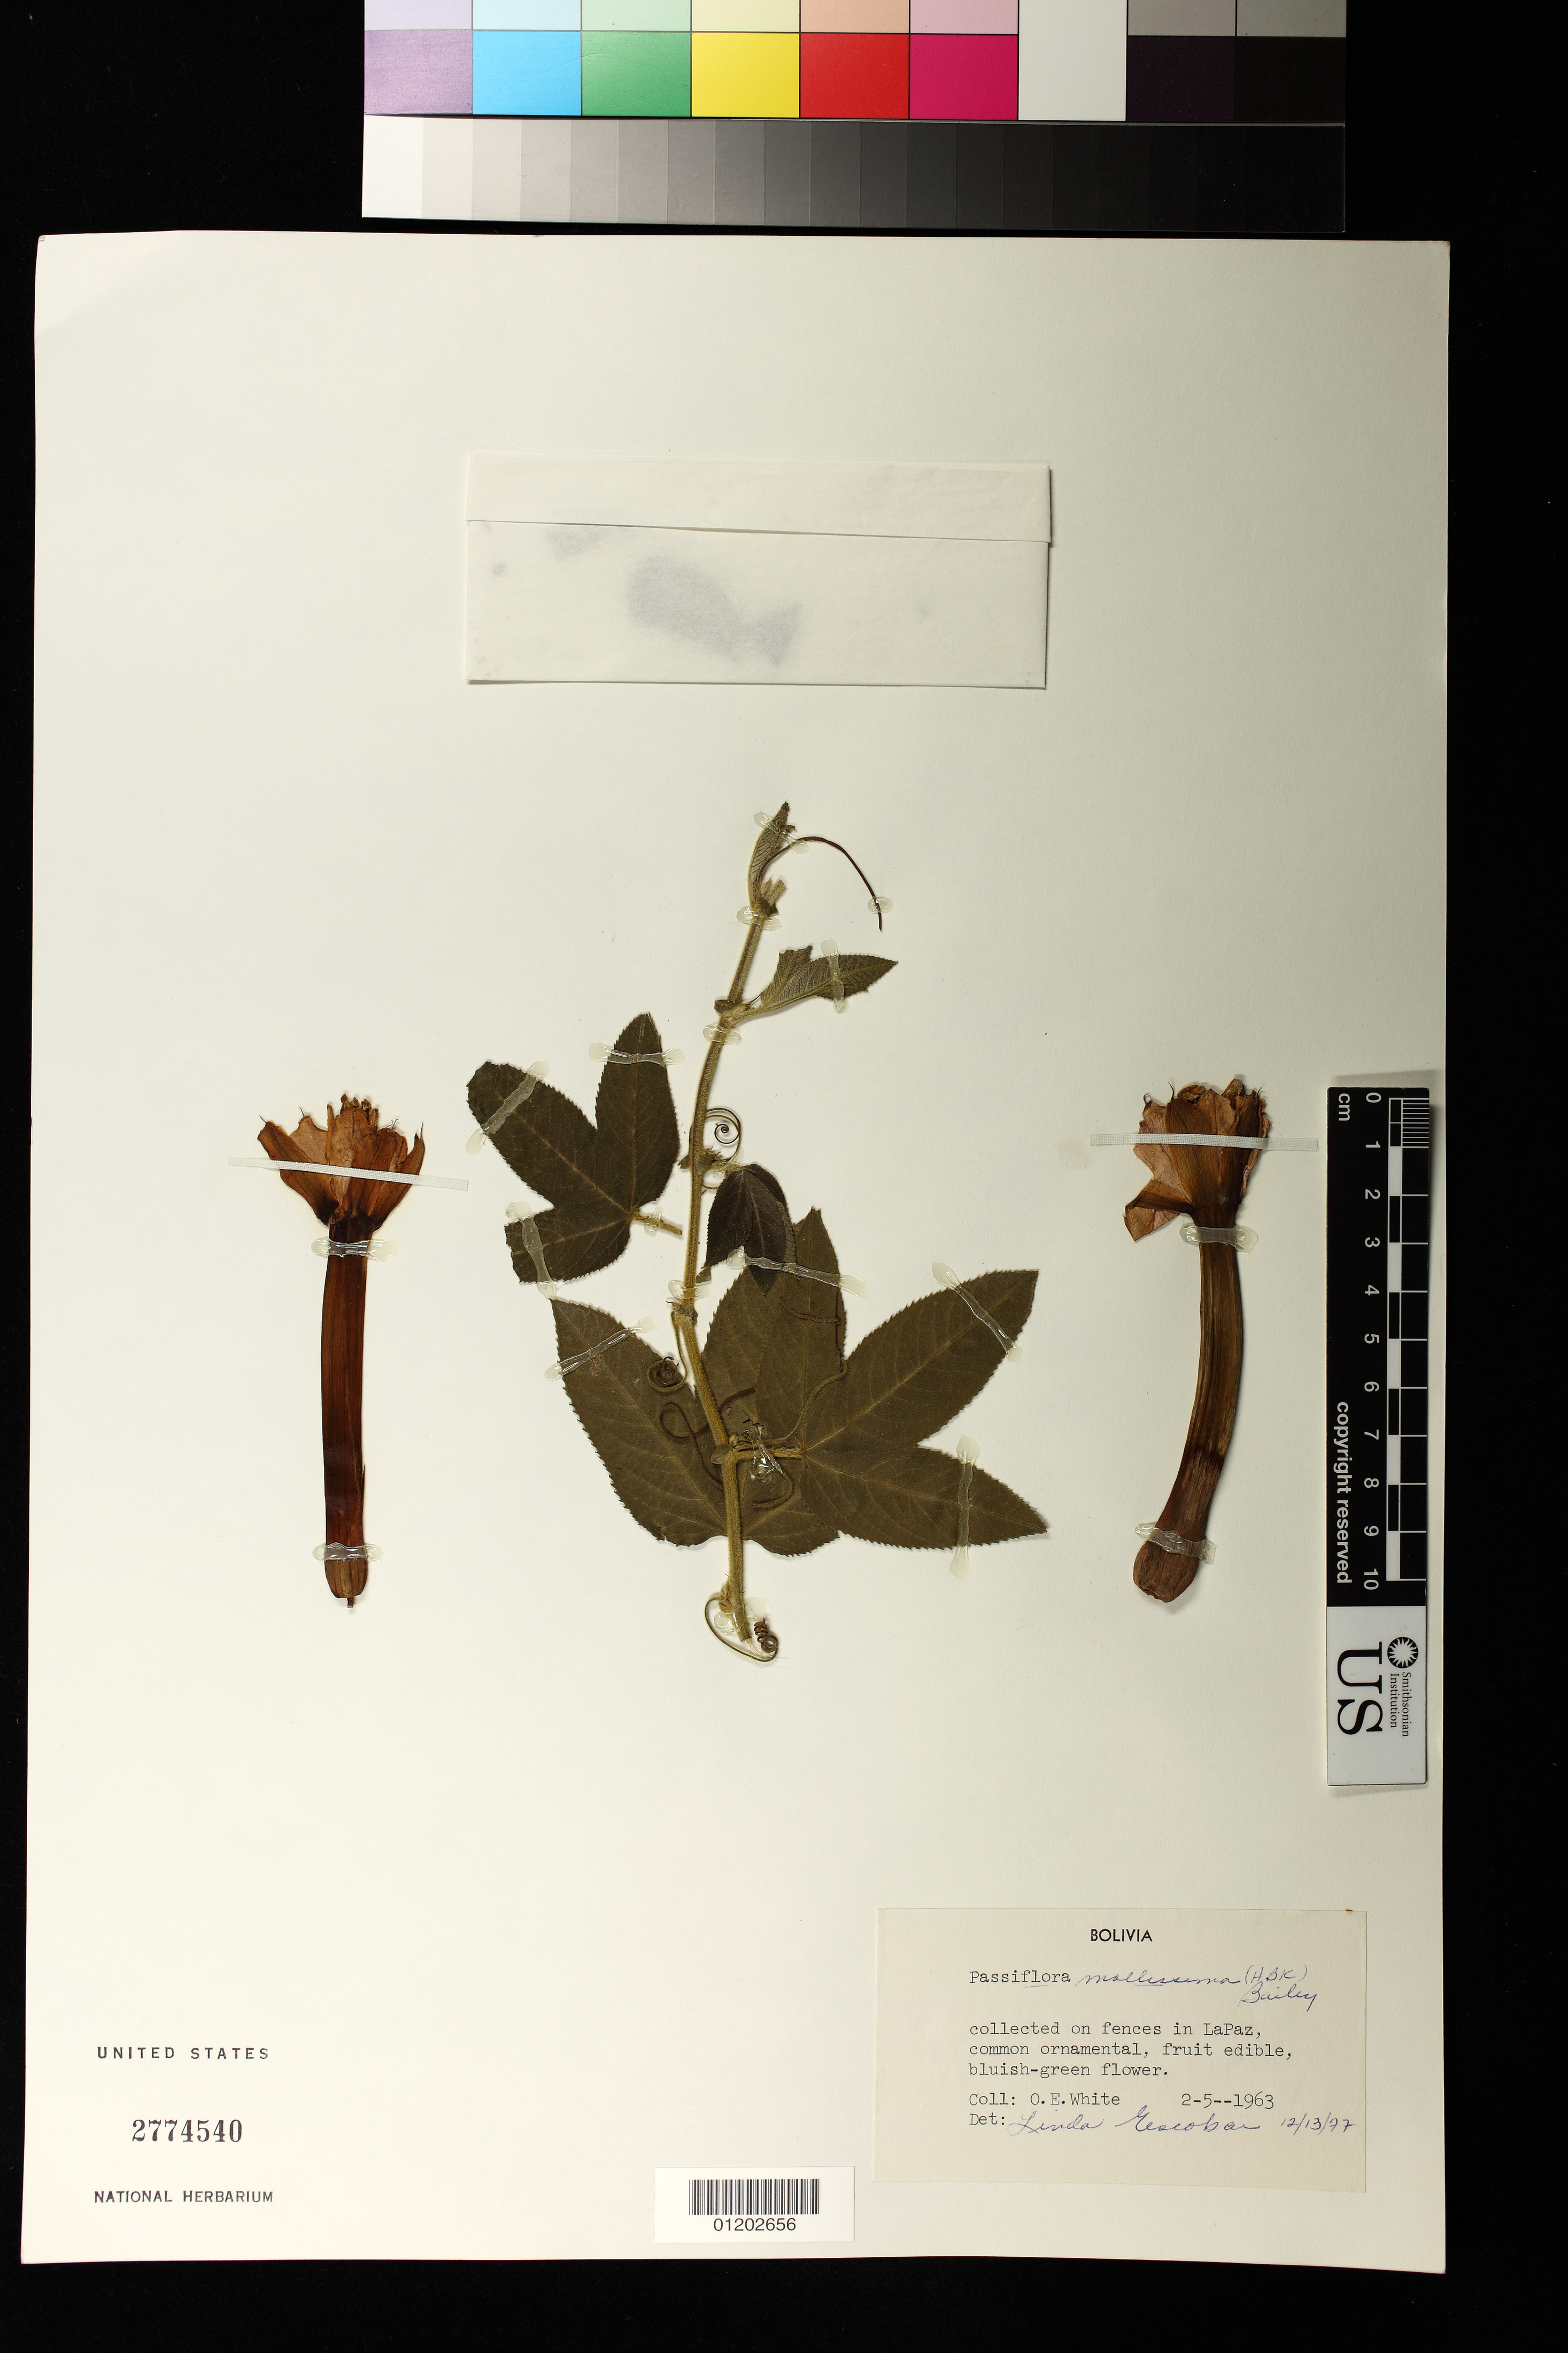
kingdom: Plantae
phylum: Tracheophyta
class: Magnoliopsida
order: Malpighiales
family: Passifloraceae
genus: Passiflora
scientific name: Passiflora mollissima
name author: (Kunth) L.H. Bailey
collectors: O. E. White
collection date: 1963-02-05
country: Bolivia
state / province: La Paz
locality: collected on fences in LaPaz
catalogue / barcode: US 2774540